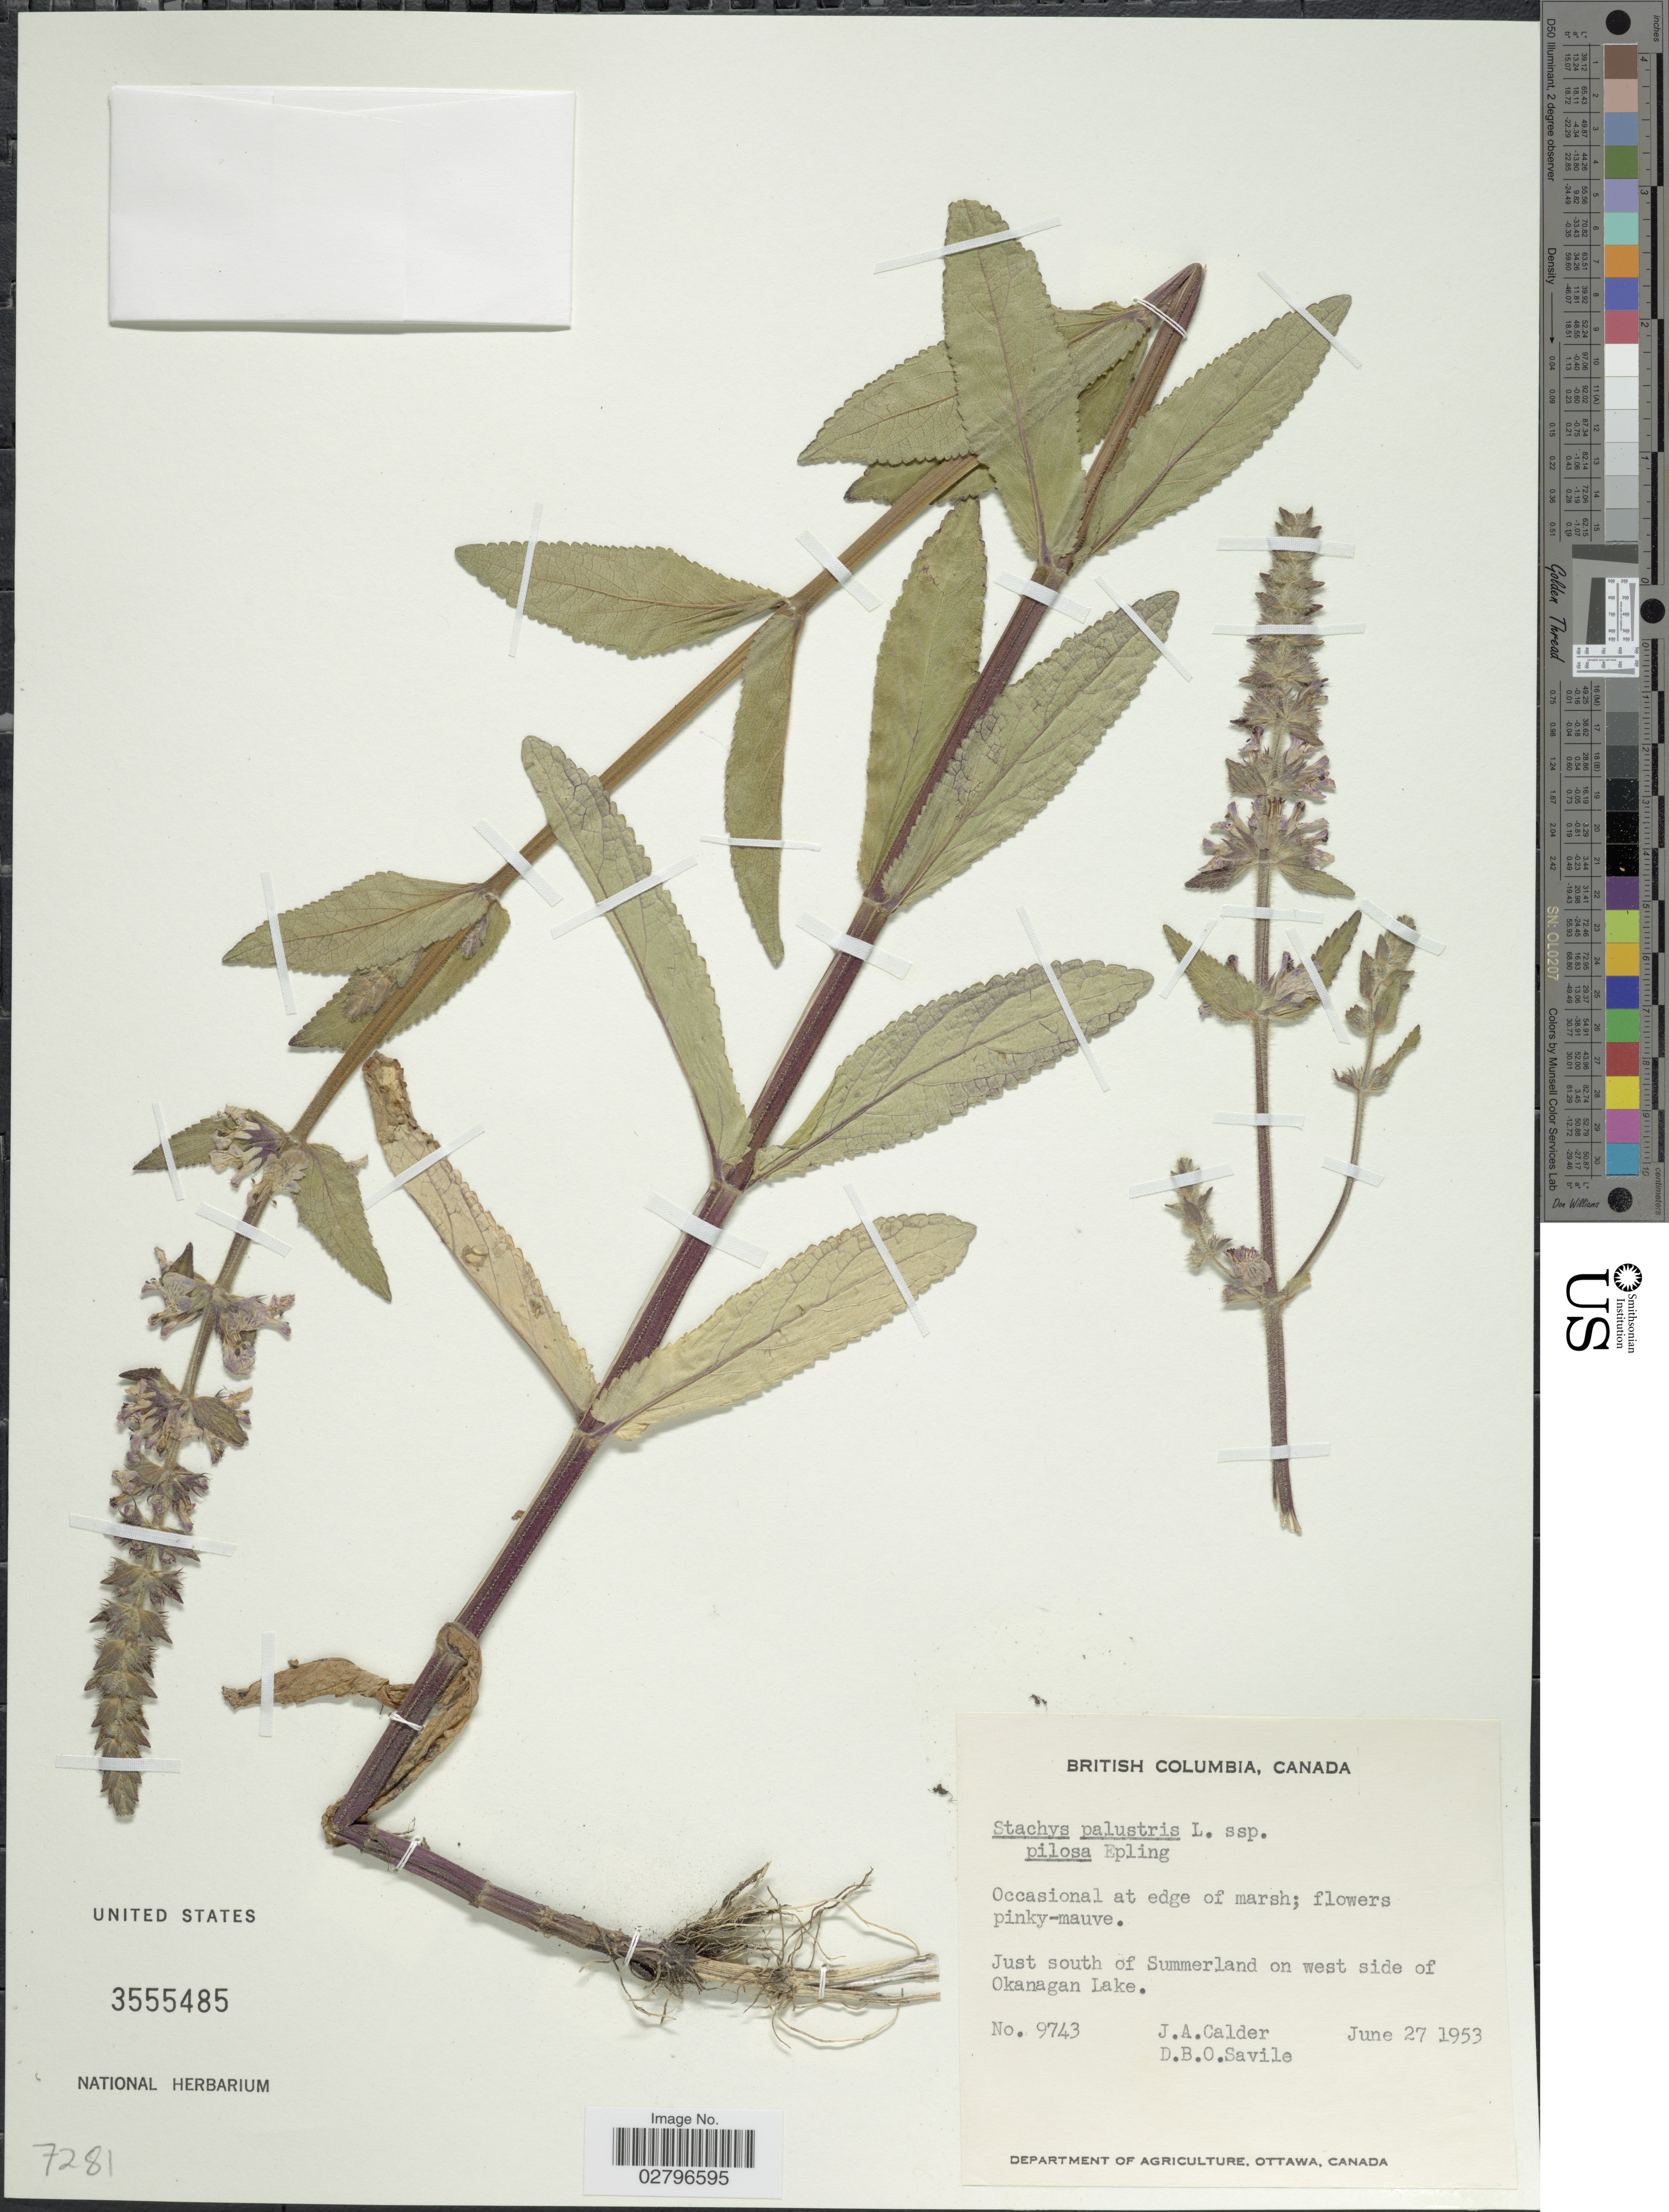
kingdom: Plantae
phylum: Tracheophyta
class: Magnoliopsida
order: Lamiales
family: Lamiaceae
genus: Stachys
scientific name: Stachys palustris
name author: L.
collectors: J. A. Calder & D. Savile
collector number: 9743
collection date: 1953-06-27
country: Canada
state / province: British Columbia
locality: Just south of Summerland on west side of Okanagan Lake.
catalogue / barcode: US 3555485